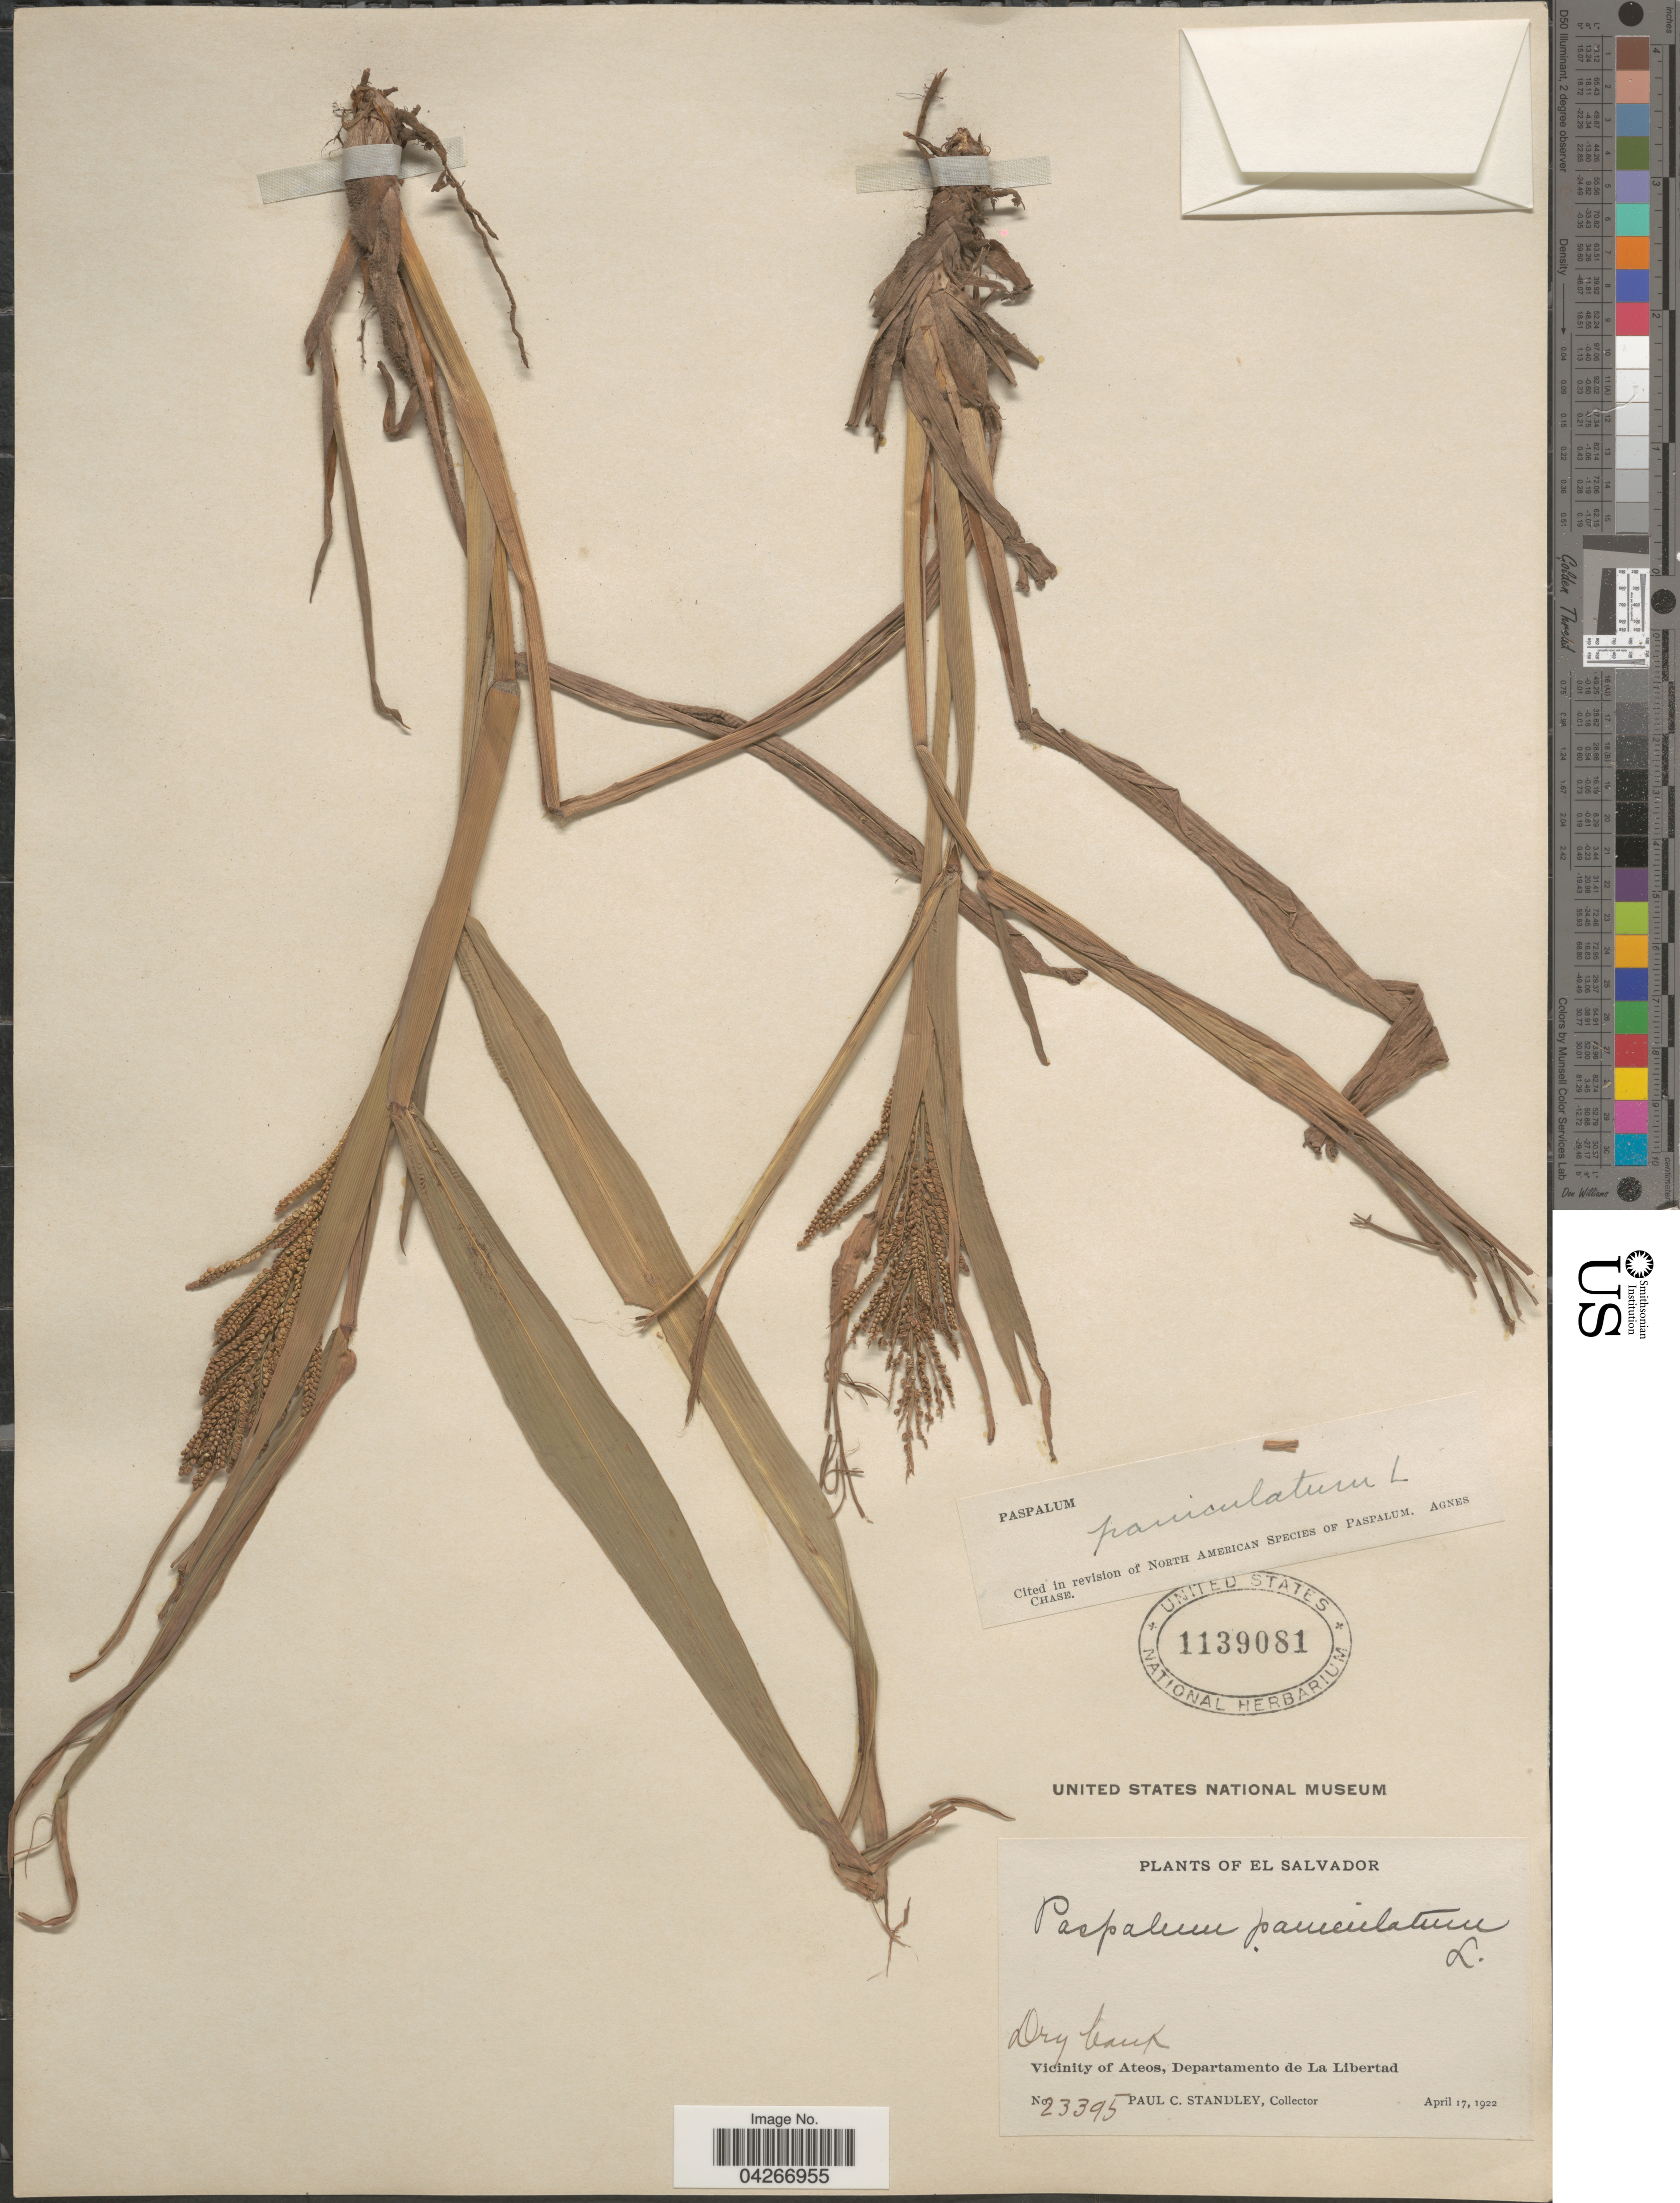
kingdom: Plantae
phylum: Tracheophyta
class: Liliopsida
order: Poales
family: Poaceae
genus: Paspalum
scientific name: Paspalum paniculatum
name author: L.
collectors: P. C. Standley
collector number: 23395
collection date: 1922-04-17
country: El Salvador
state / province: La Libertad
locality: Dry bank. Vicinity of Ateos, Departamento de La Libertad.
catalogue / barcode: US 1139081